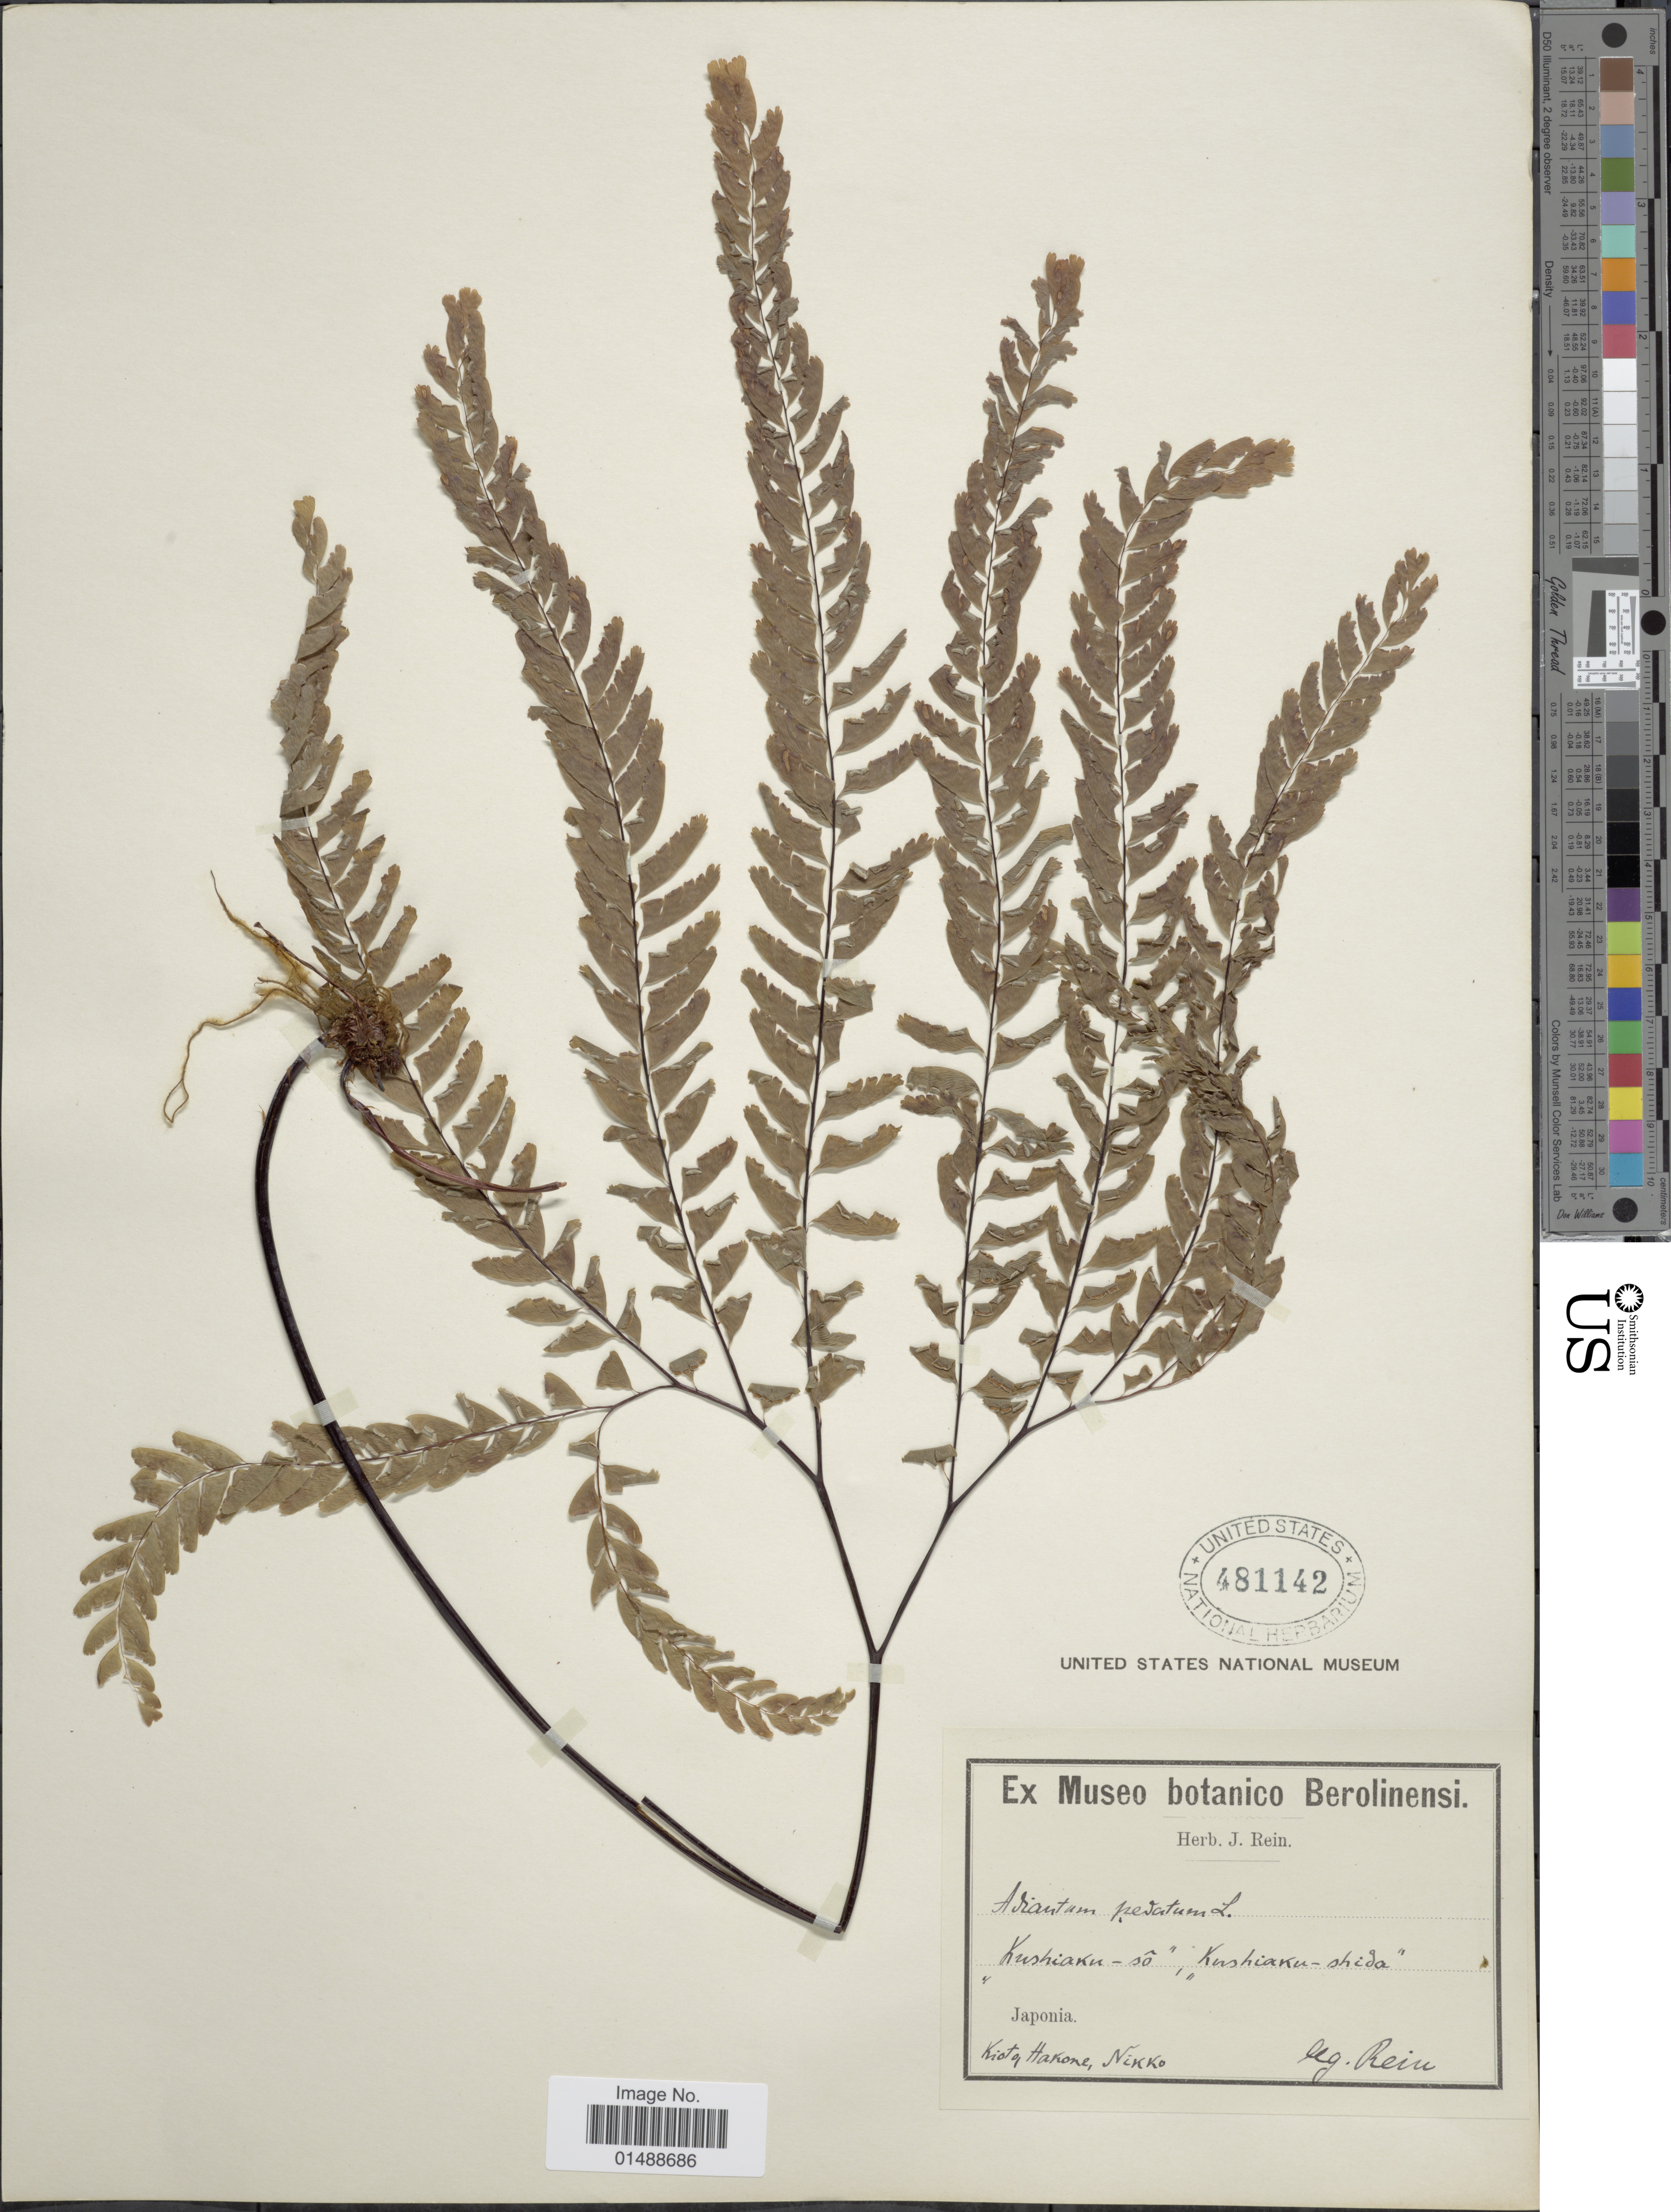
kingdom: Plantae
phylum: Tracheophyta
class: Polypodiopsida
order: Polypodiales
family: Pteridaceae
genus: Adiantum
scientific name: Adiantum pedatum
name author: L.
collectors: Rein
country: Japan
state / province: Kyoto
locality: Japan, Kushiaku-so, Kushiahku-shida, Kioto, Hakone, Nikko.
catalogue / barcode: US 481142